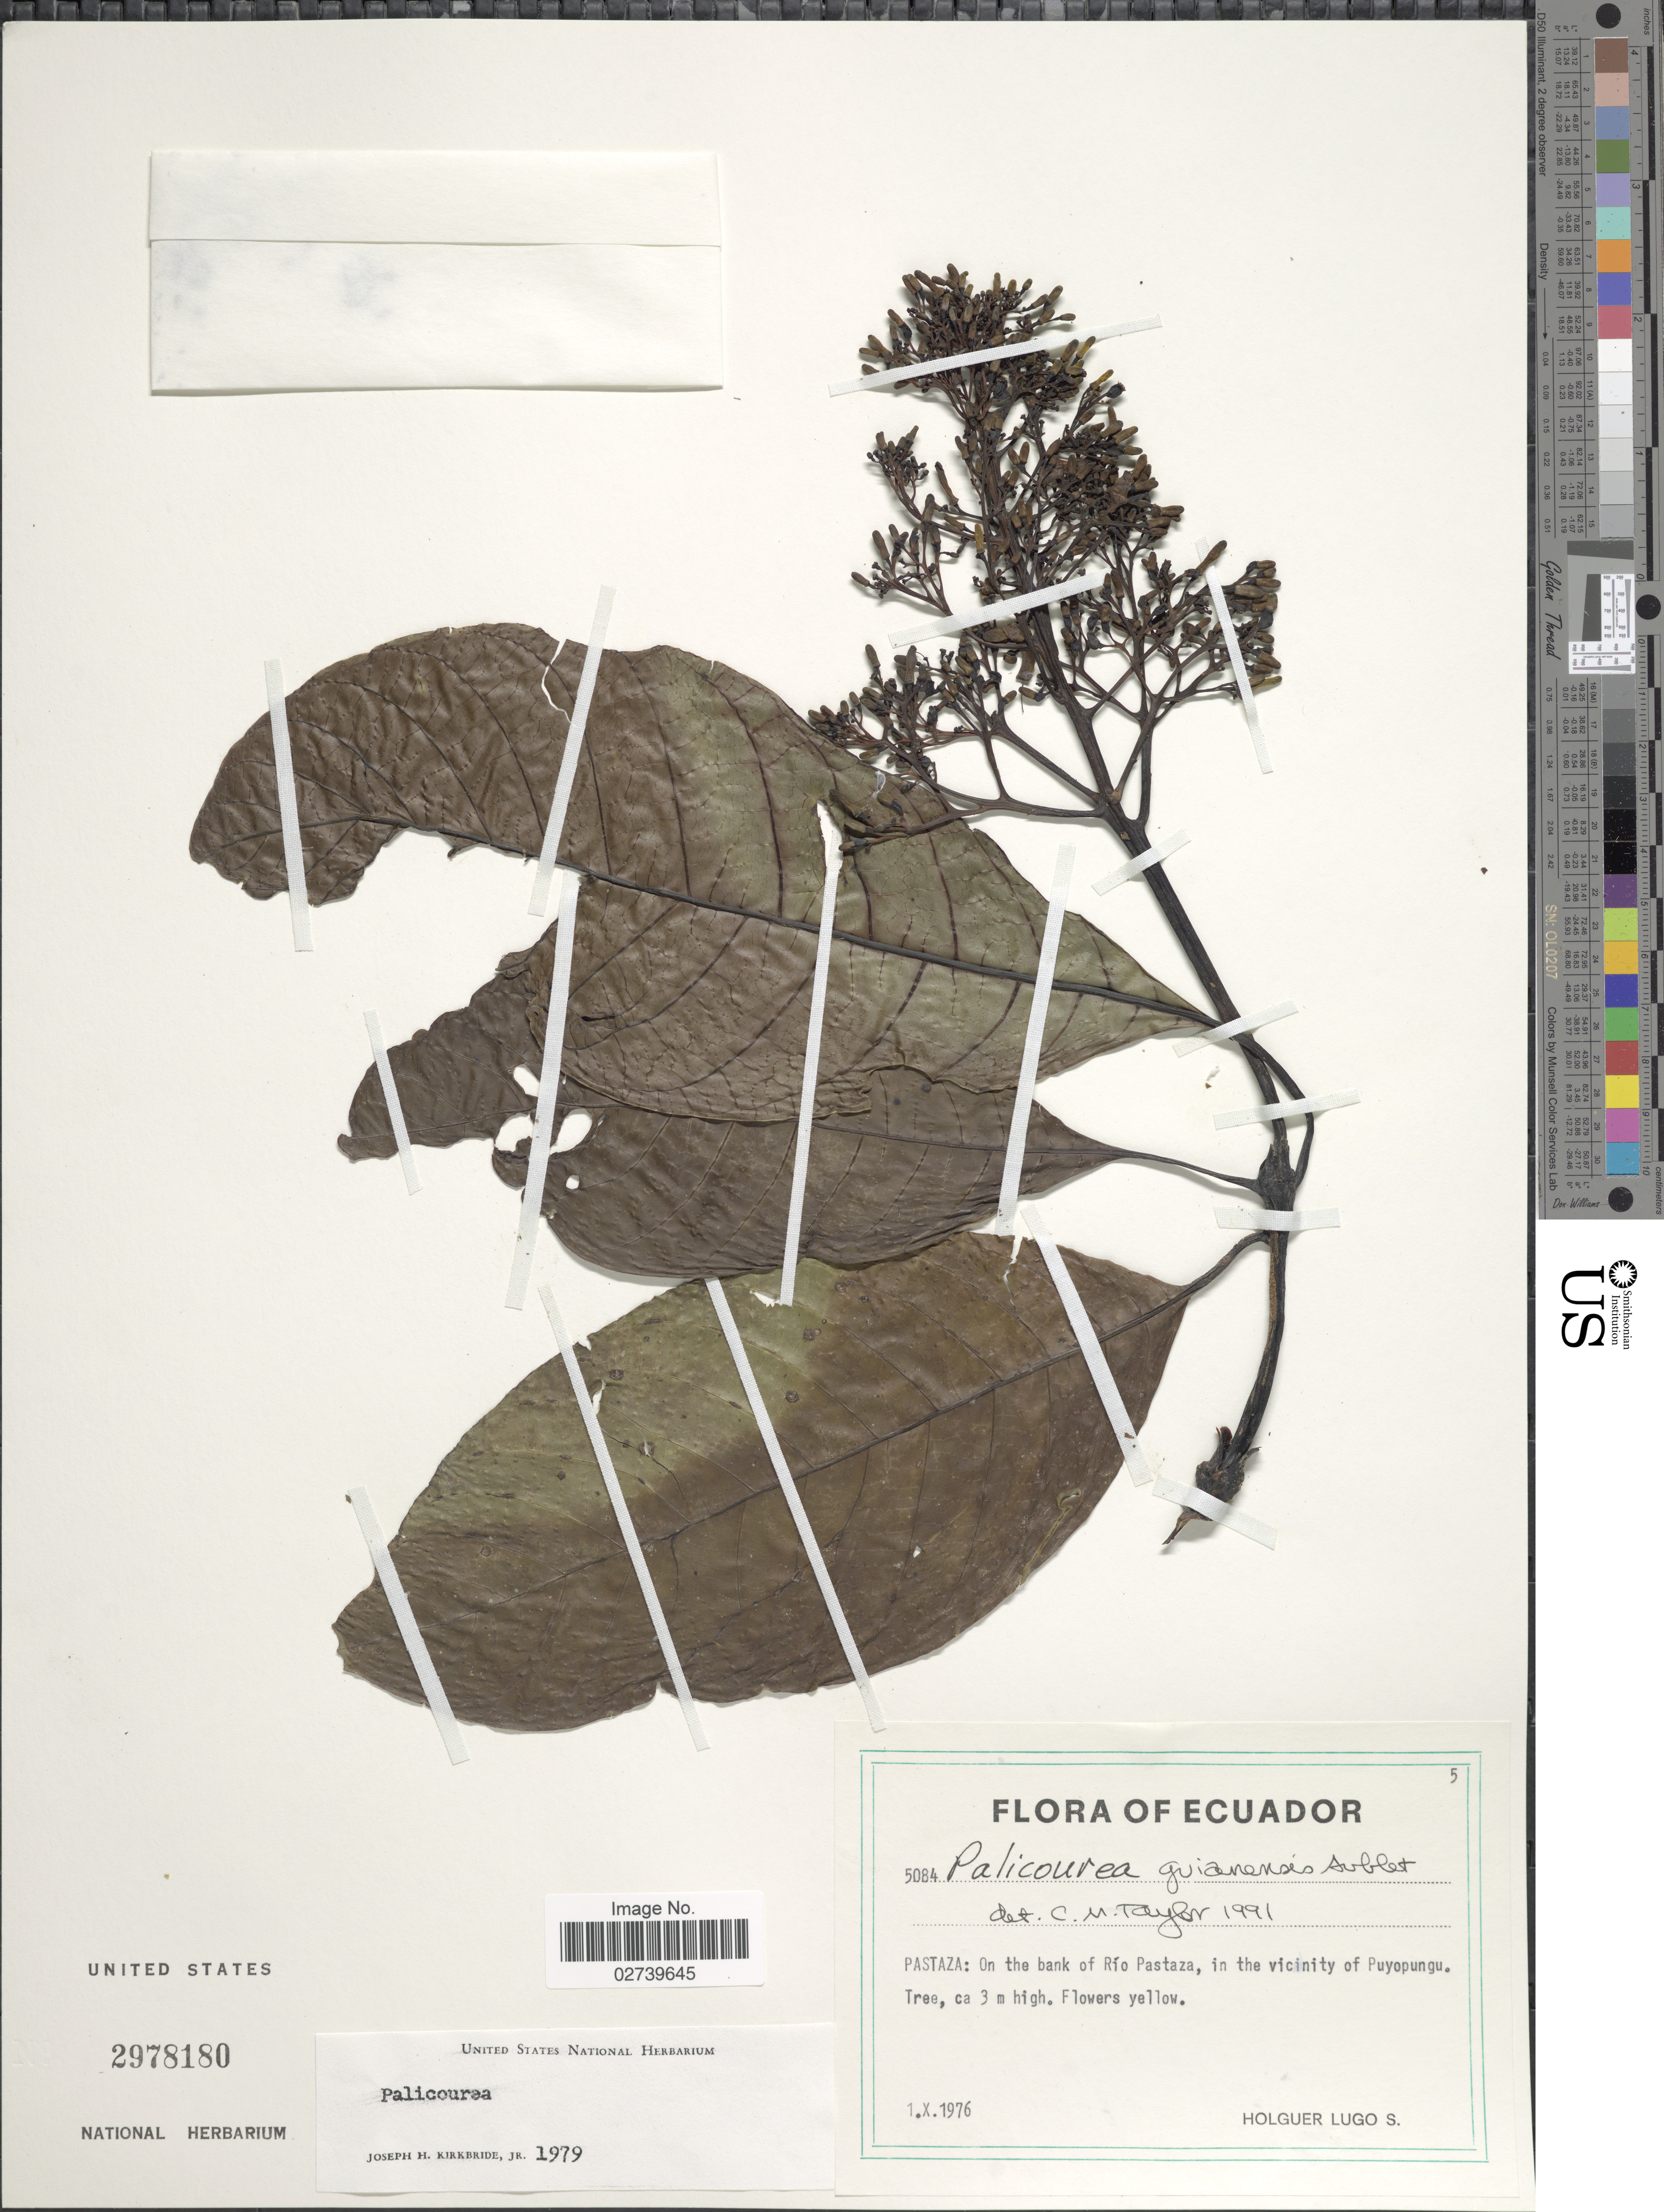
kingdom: Plantae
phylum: Tracheophyta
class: Magnoliopsida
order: Gentianales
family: Rubiaceae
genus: Palicourea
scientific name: Palicourea guianensis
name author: Aubl.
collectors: H. Lugo S.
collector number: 5084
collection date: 1976-10-01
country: Ecuador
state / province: Pastaza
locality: On the bank of Rio Pastaza, in the vicinity of Puyopungu.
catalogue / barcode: US 2978180